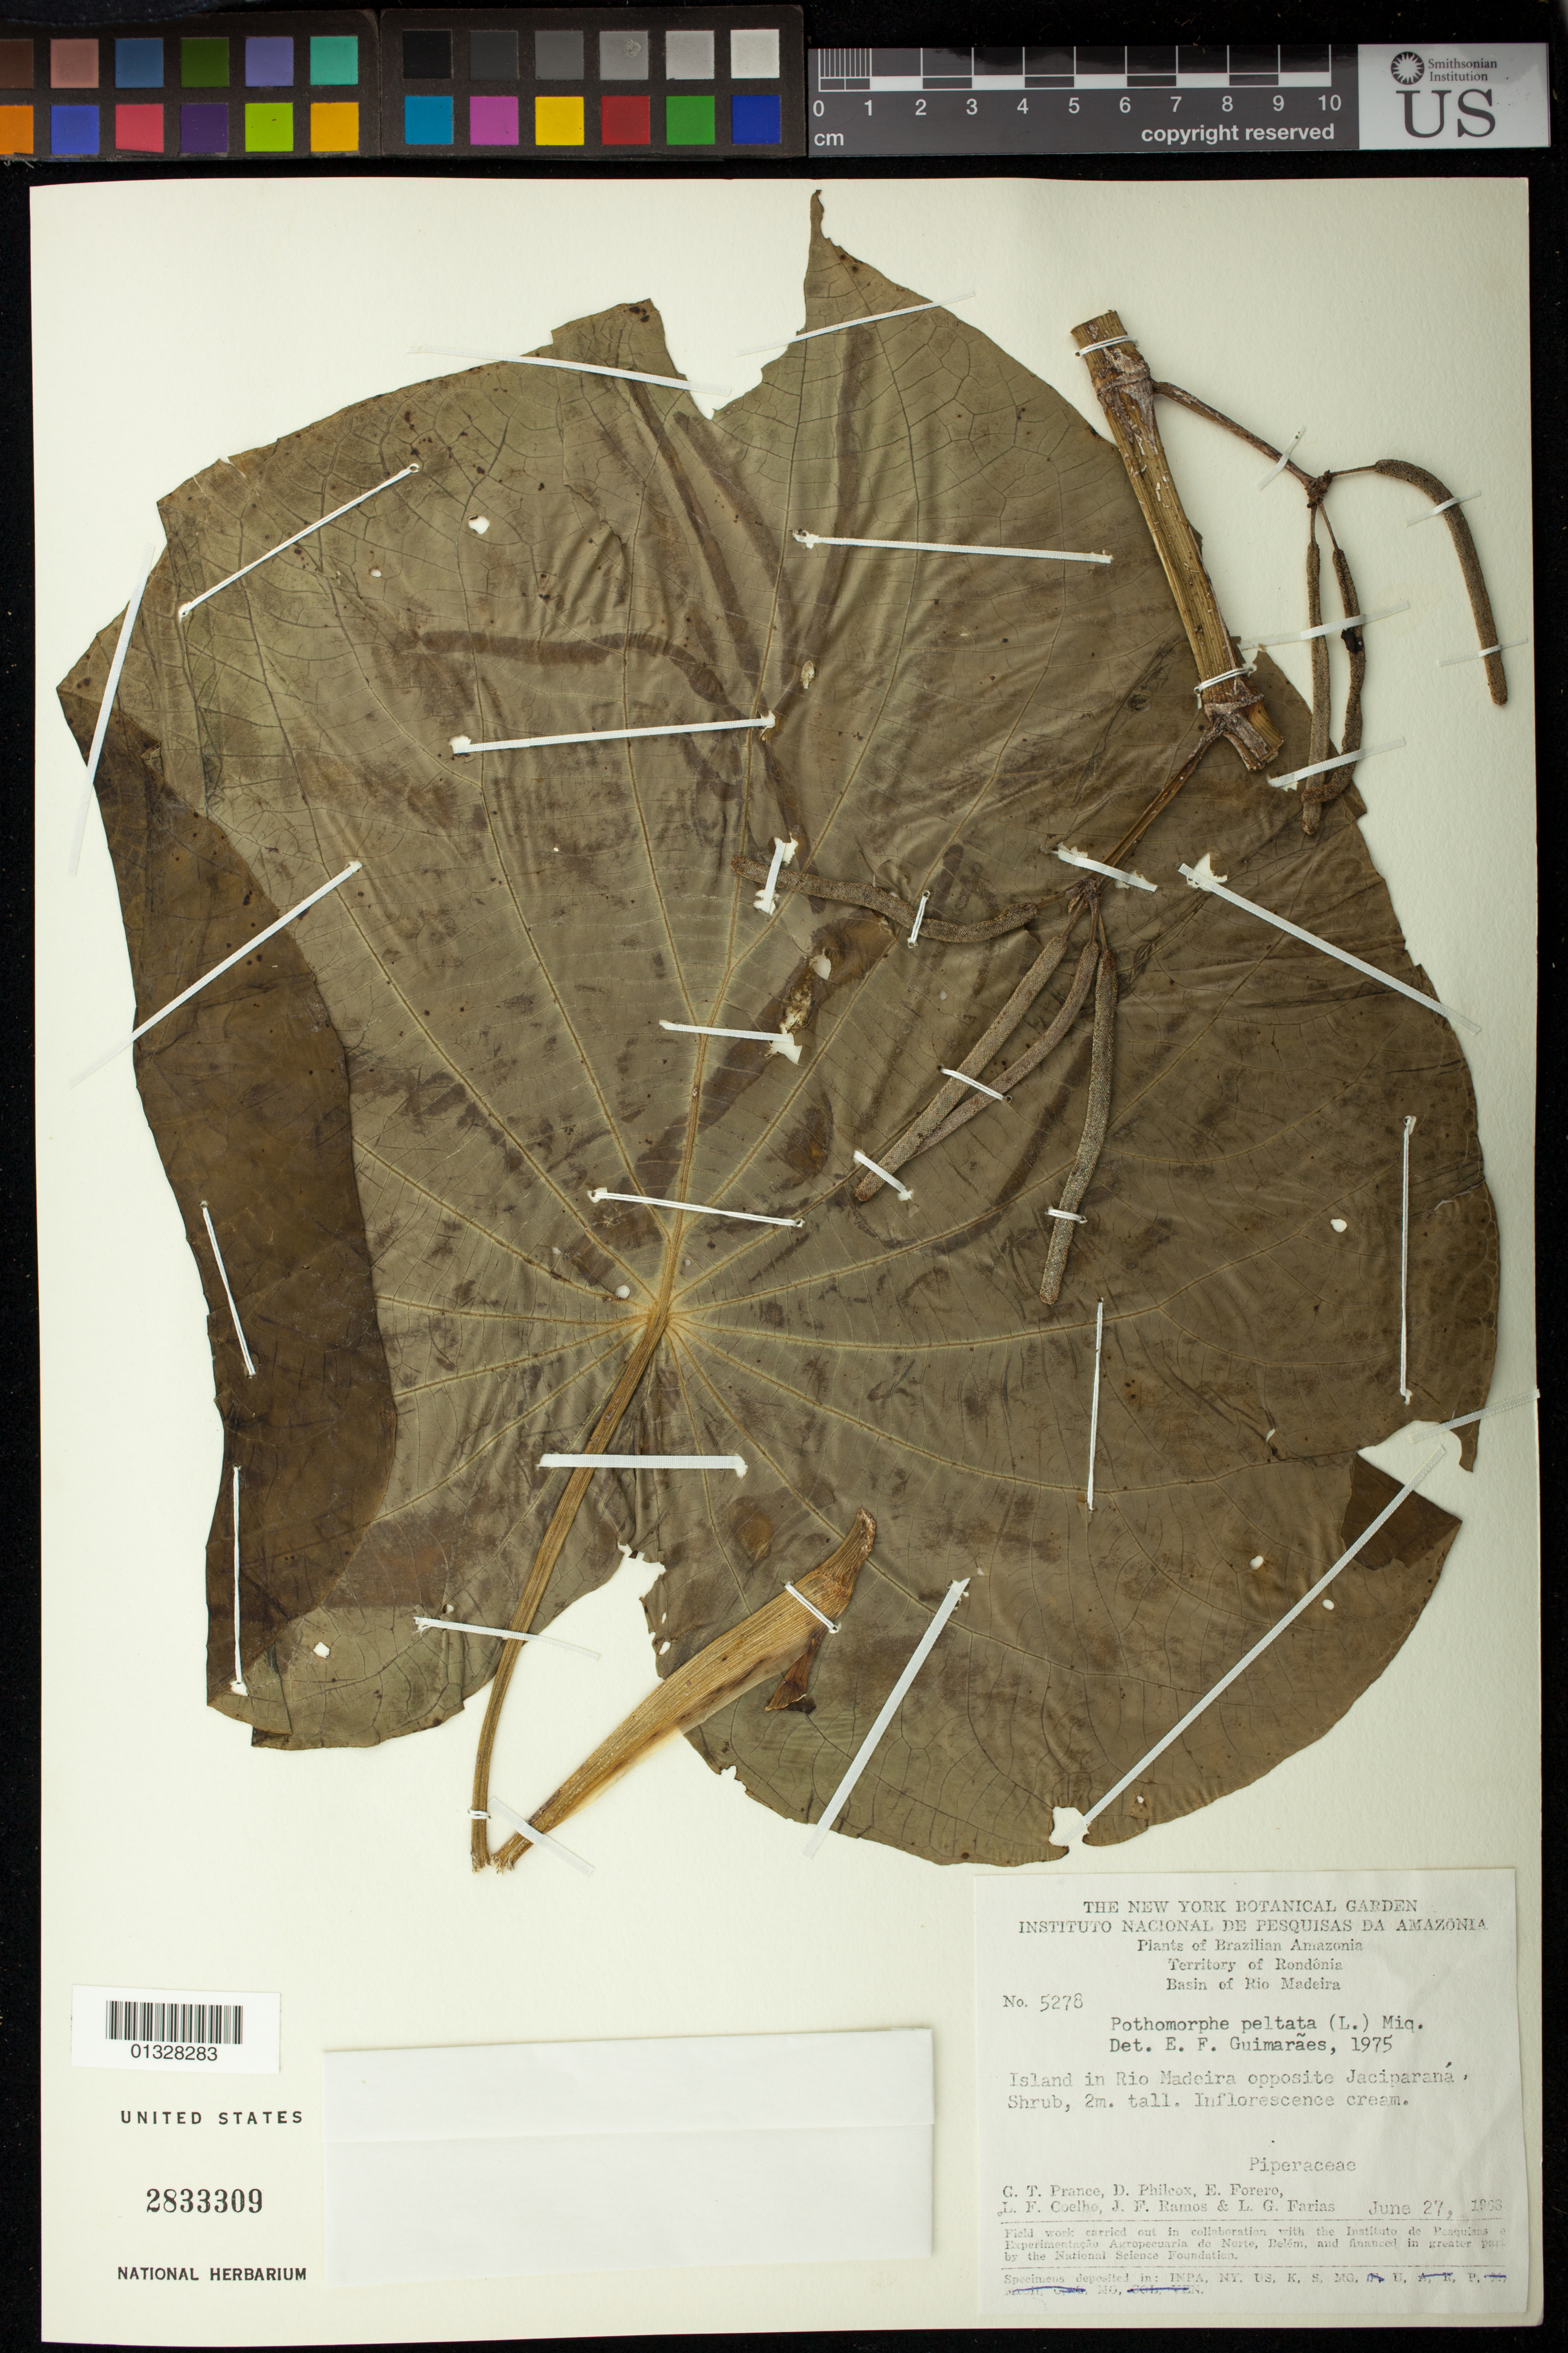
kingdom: Plantae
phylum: Tracheophyta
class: Magnoliopsida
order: Piperales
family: Piperaceae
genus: Piper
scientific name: Piper peltatum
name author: L.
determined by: Strong, M. T., (US), Smithsonian Institution - National Museum of Natural History (UNITED STATES)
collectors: G. T. Prance, D. Philcox, E. Forero, L. F. Coelho, J. F. Ramos & L. G. Farias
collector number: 5278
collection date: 1968-06-27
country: Brazil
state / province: Rondônia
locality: Island in Rio Madeira opposite Jaciparaná.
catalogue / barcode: US 2833309